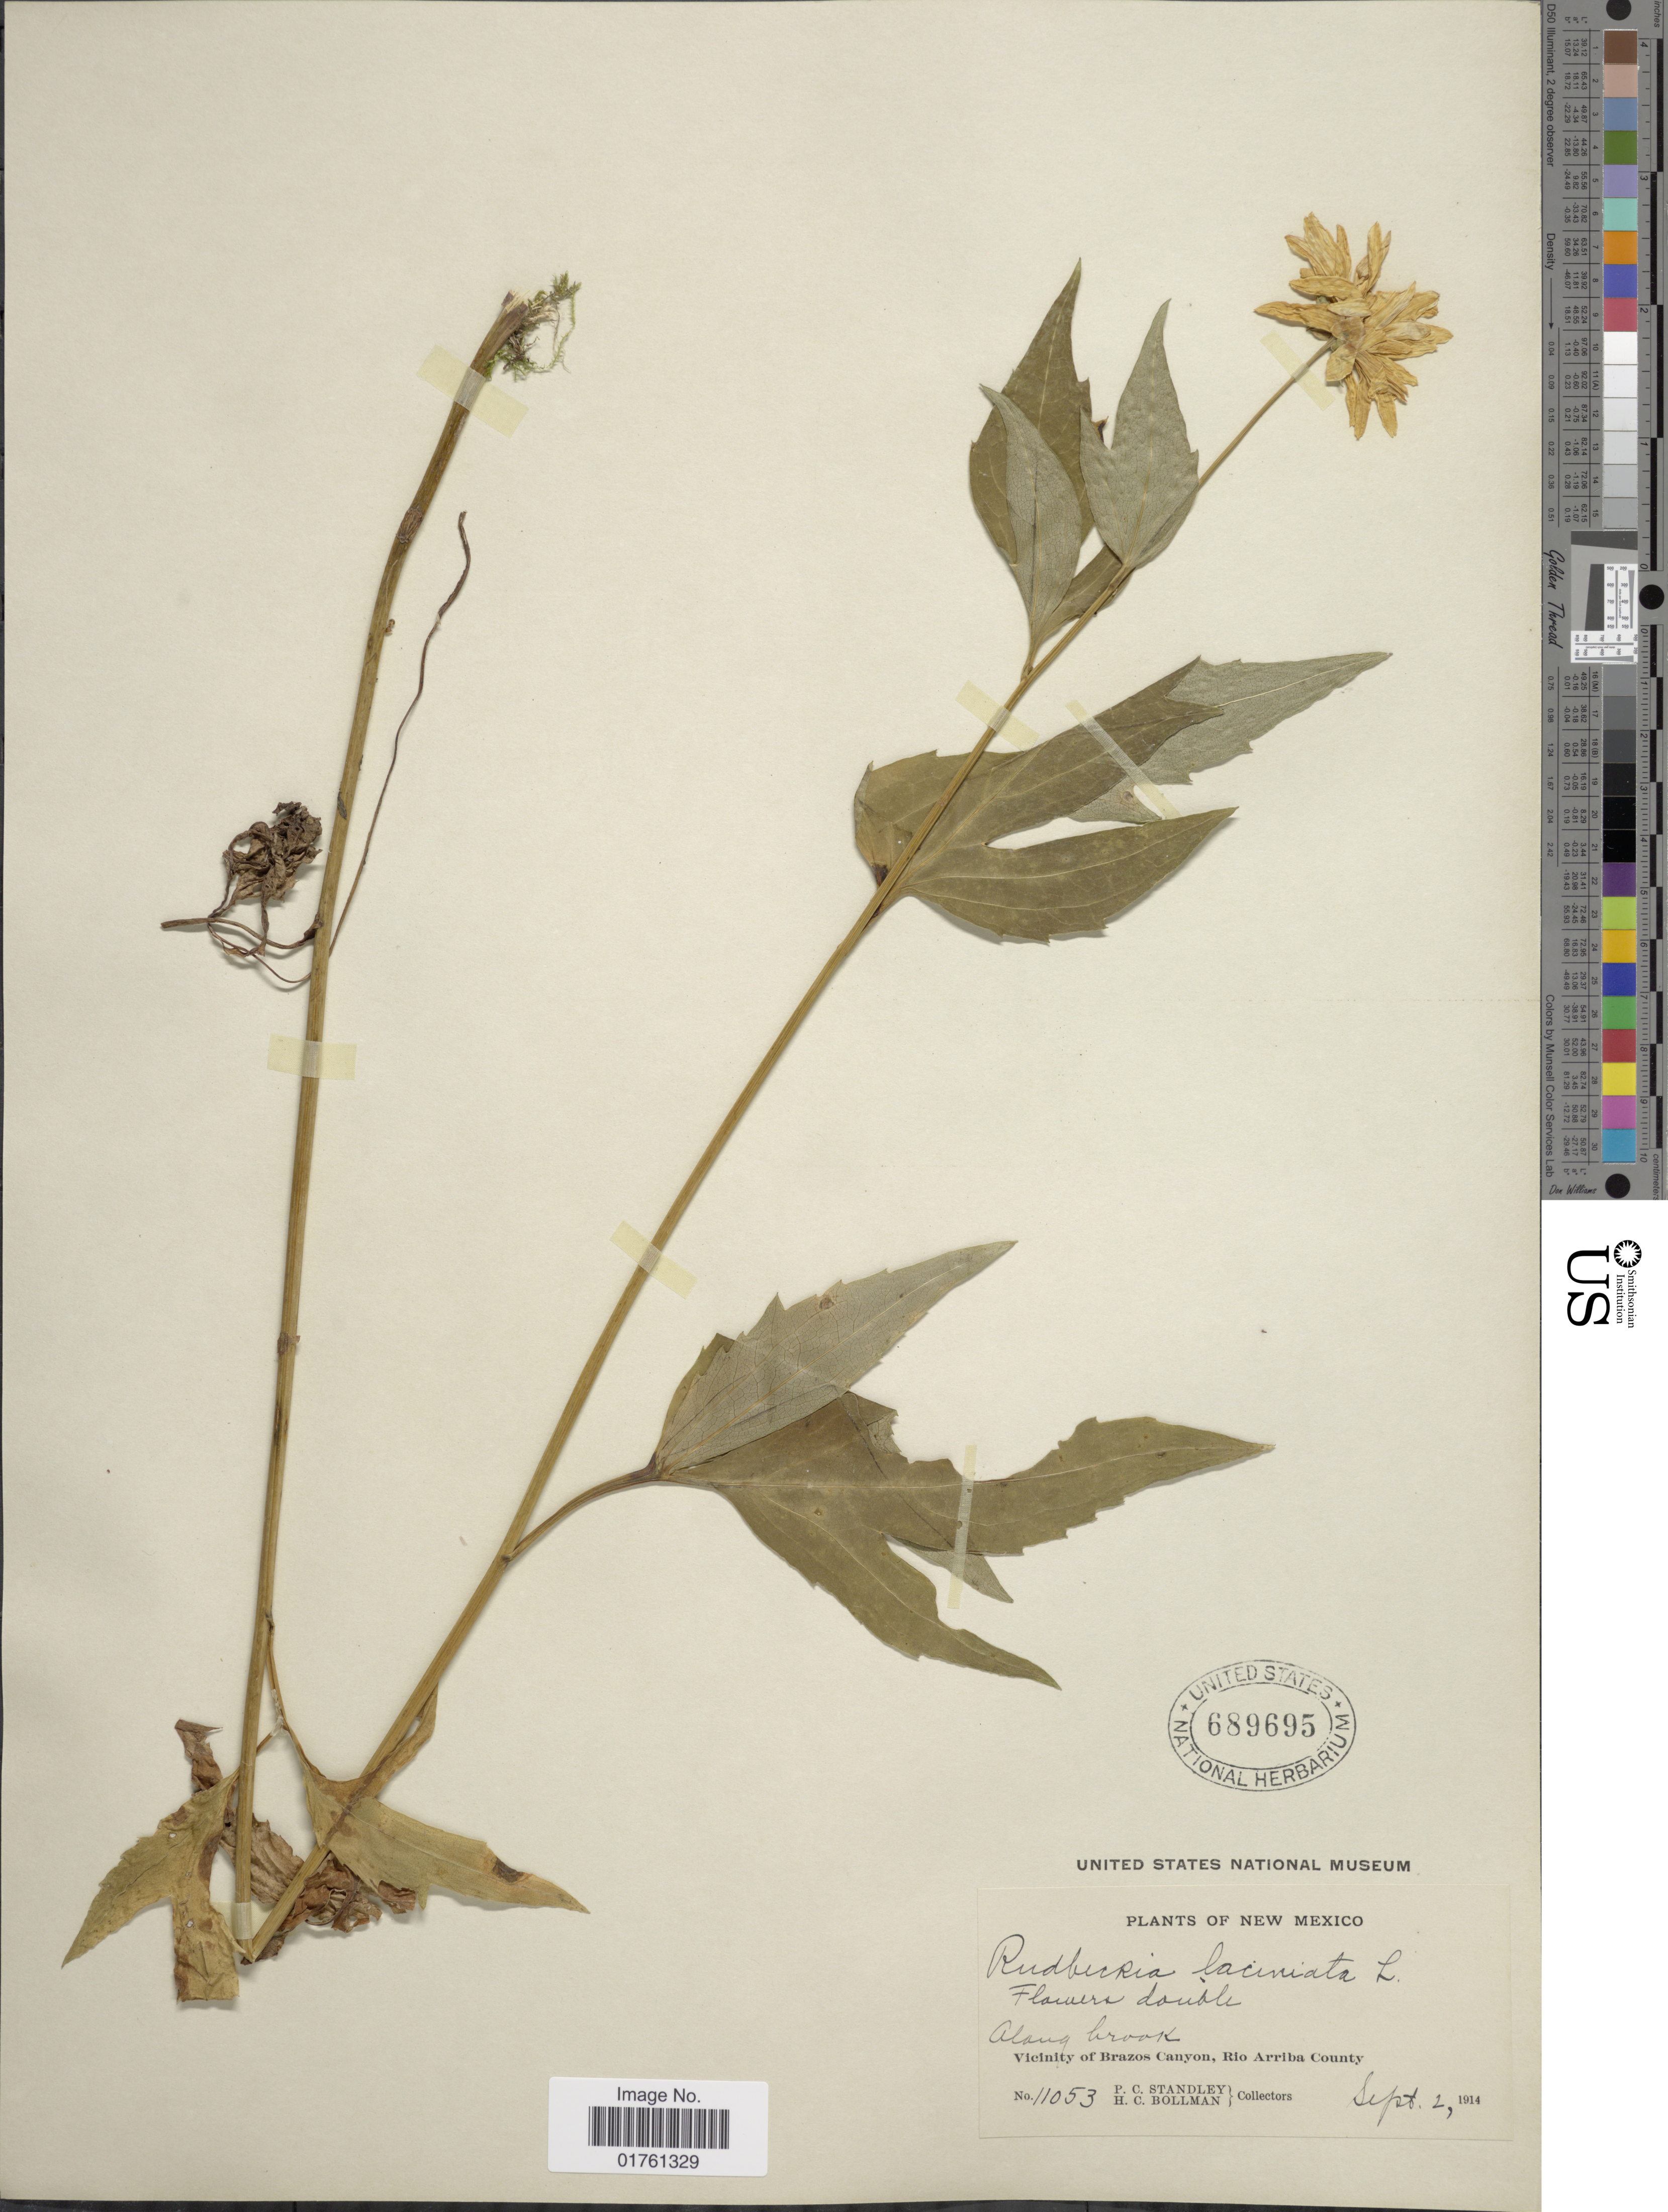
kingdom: Plantae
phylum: Tracheophyta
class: Magnoliopsida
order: Asterales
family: Asteraceae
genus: Rudbeckia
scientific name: Rudbeckia laciniata var. ampla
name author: (A. Nelson) Cronq.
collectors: P. C. Standley & H. C. Bollman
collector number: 11053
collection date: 1914-09-02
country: United States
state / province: New Mexico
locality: Along brook, Vicinity of Brazos Canyon, Rio Arriba County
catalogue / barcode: US 689695